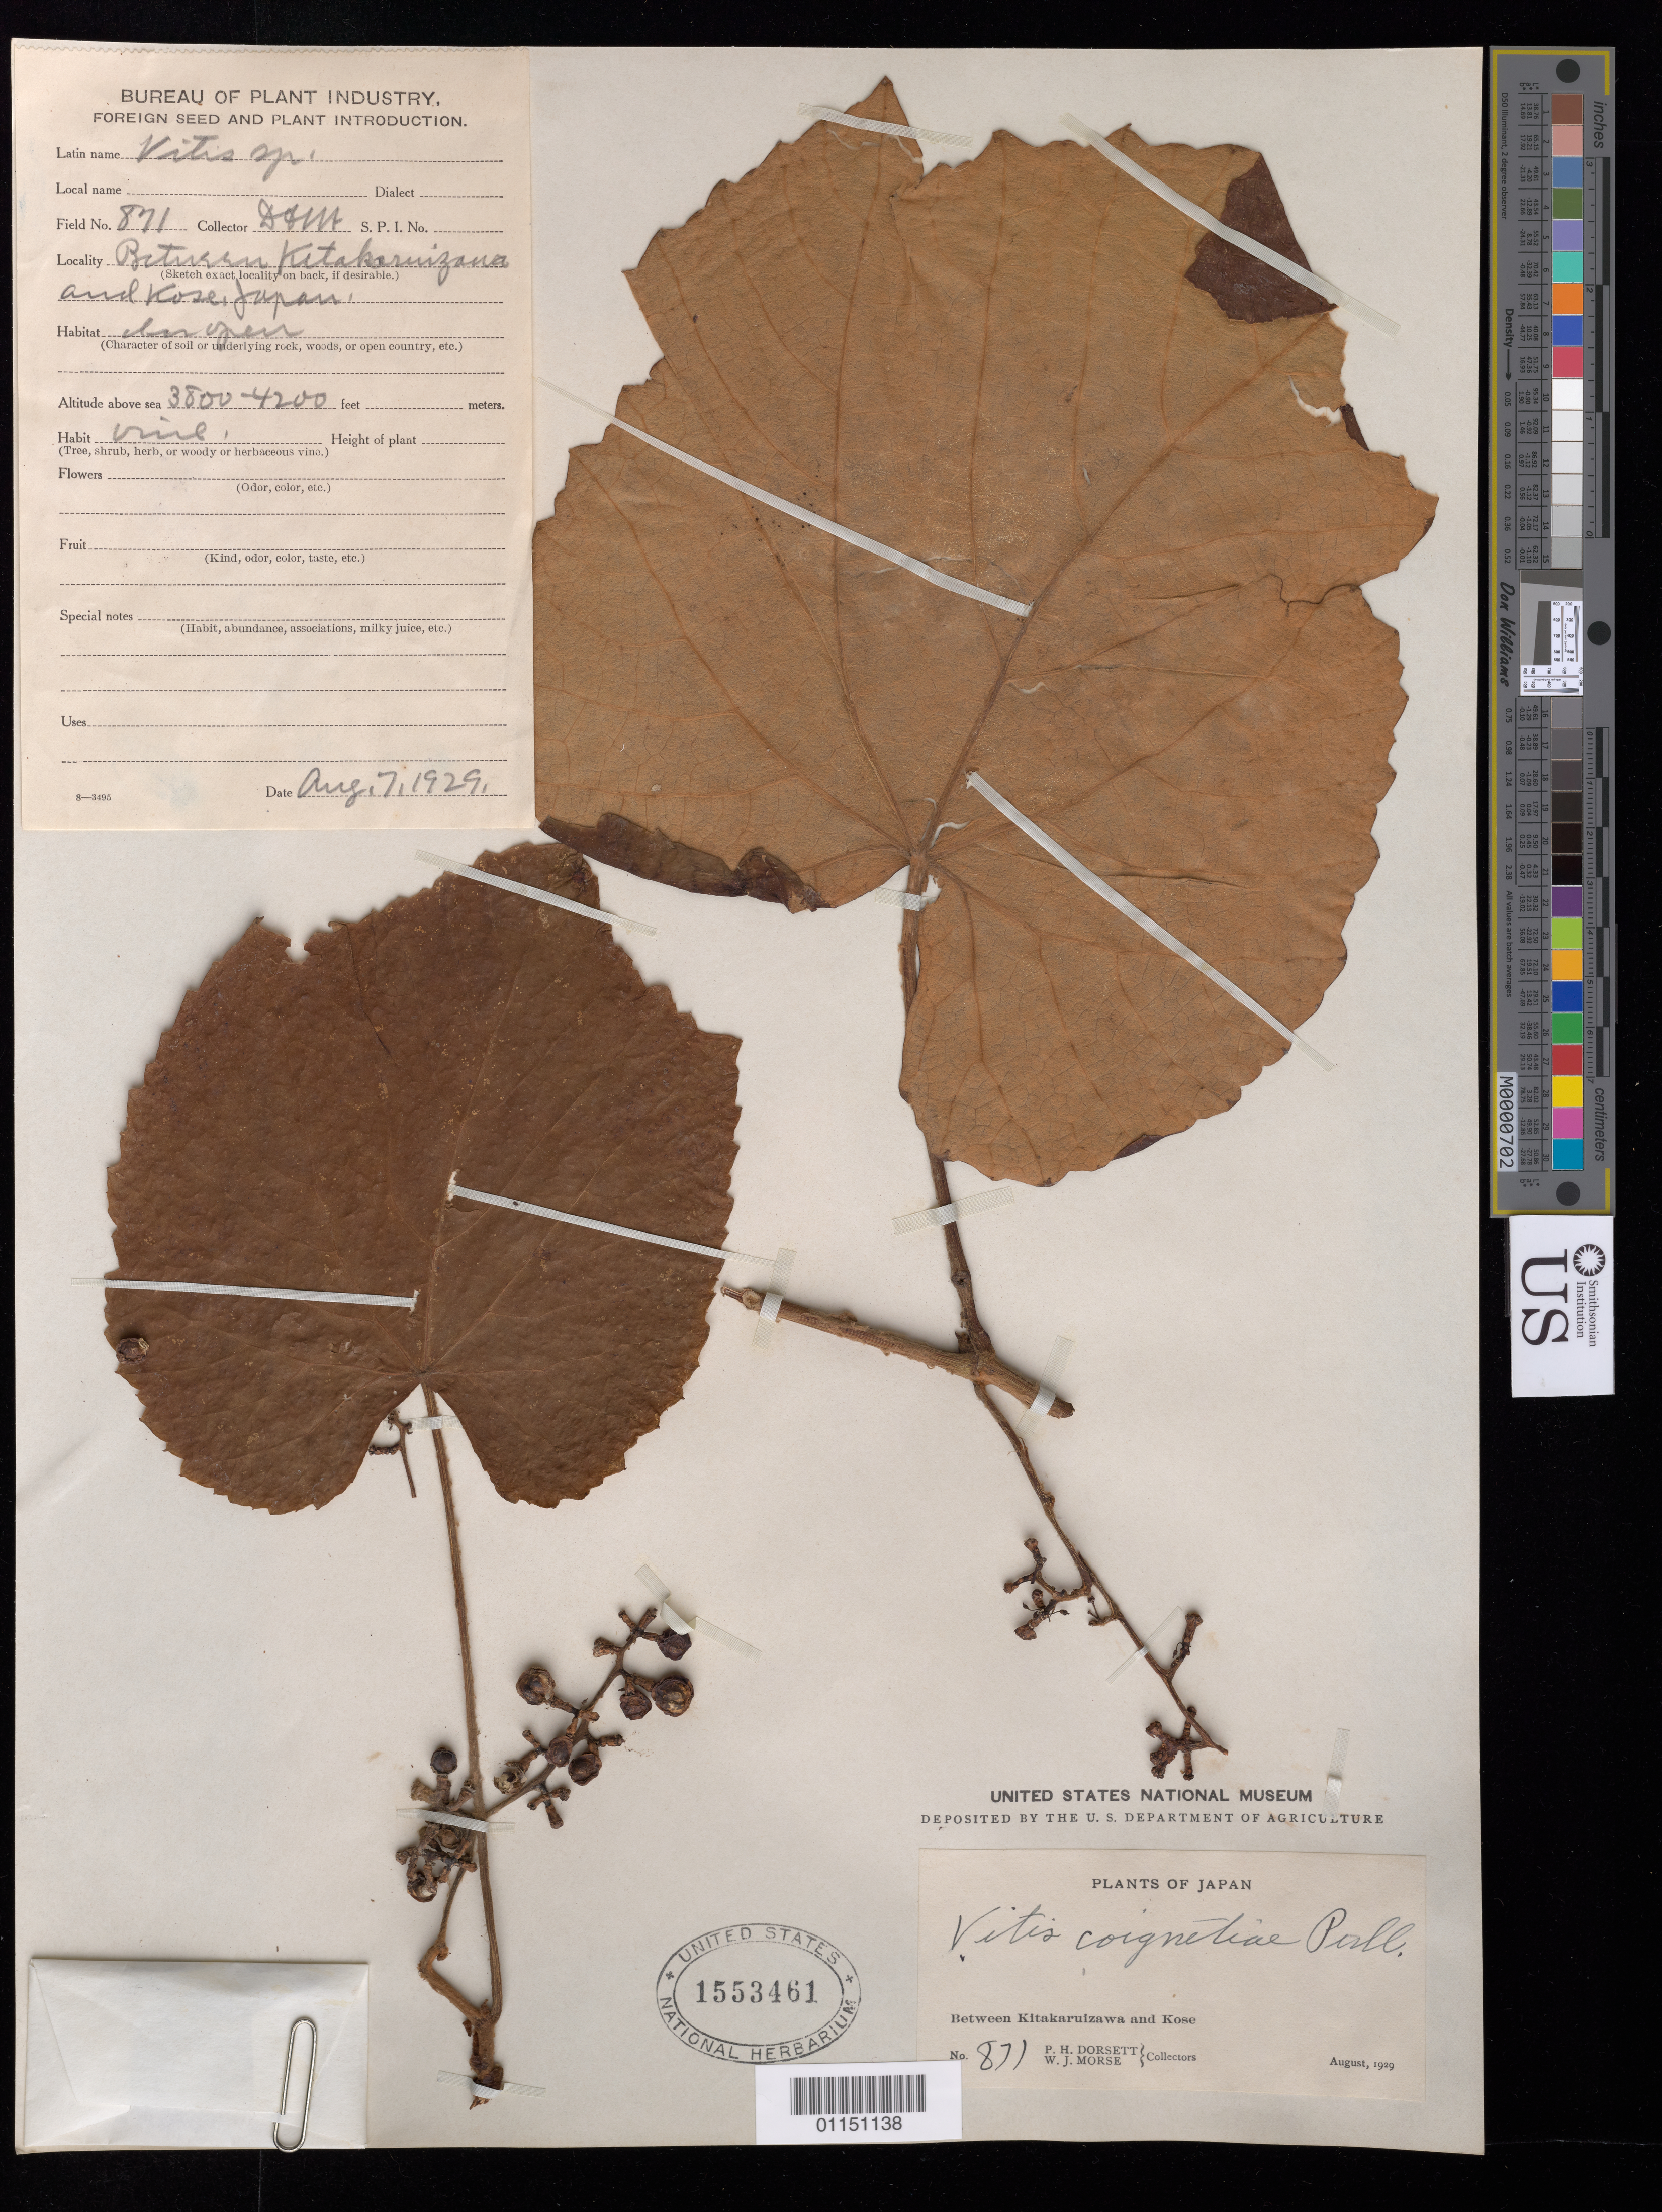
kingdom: Plantae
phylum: Tracheophyta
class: Magnoliopsida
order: Vitales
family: Vitaceae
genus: Vitis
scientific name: Vitis coignetiae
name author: Pulliat ex Planch.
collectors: P. H. Dorsett & W. J. Morse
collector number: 871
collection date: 1929-08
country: Japan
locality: Between Kitakaruizawa and Kose.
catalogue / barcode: US 1553461